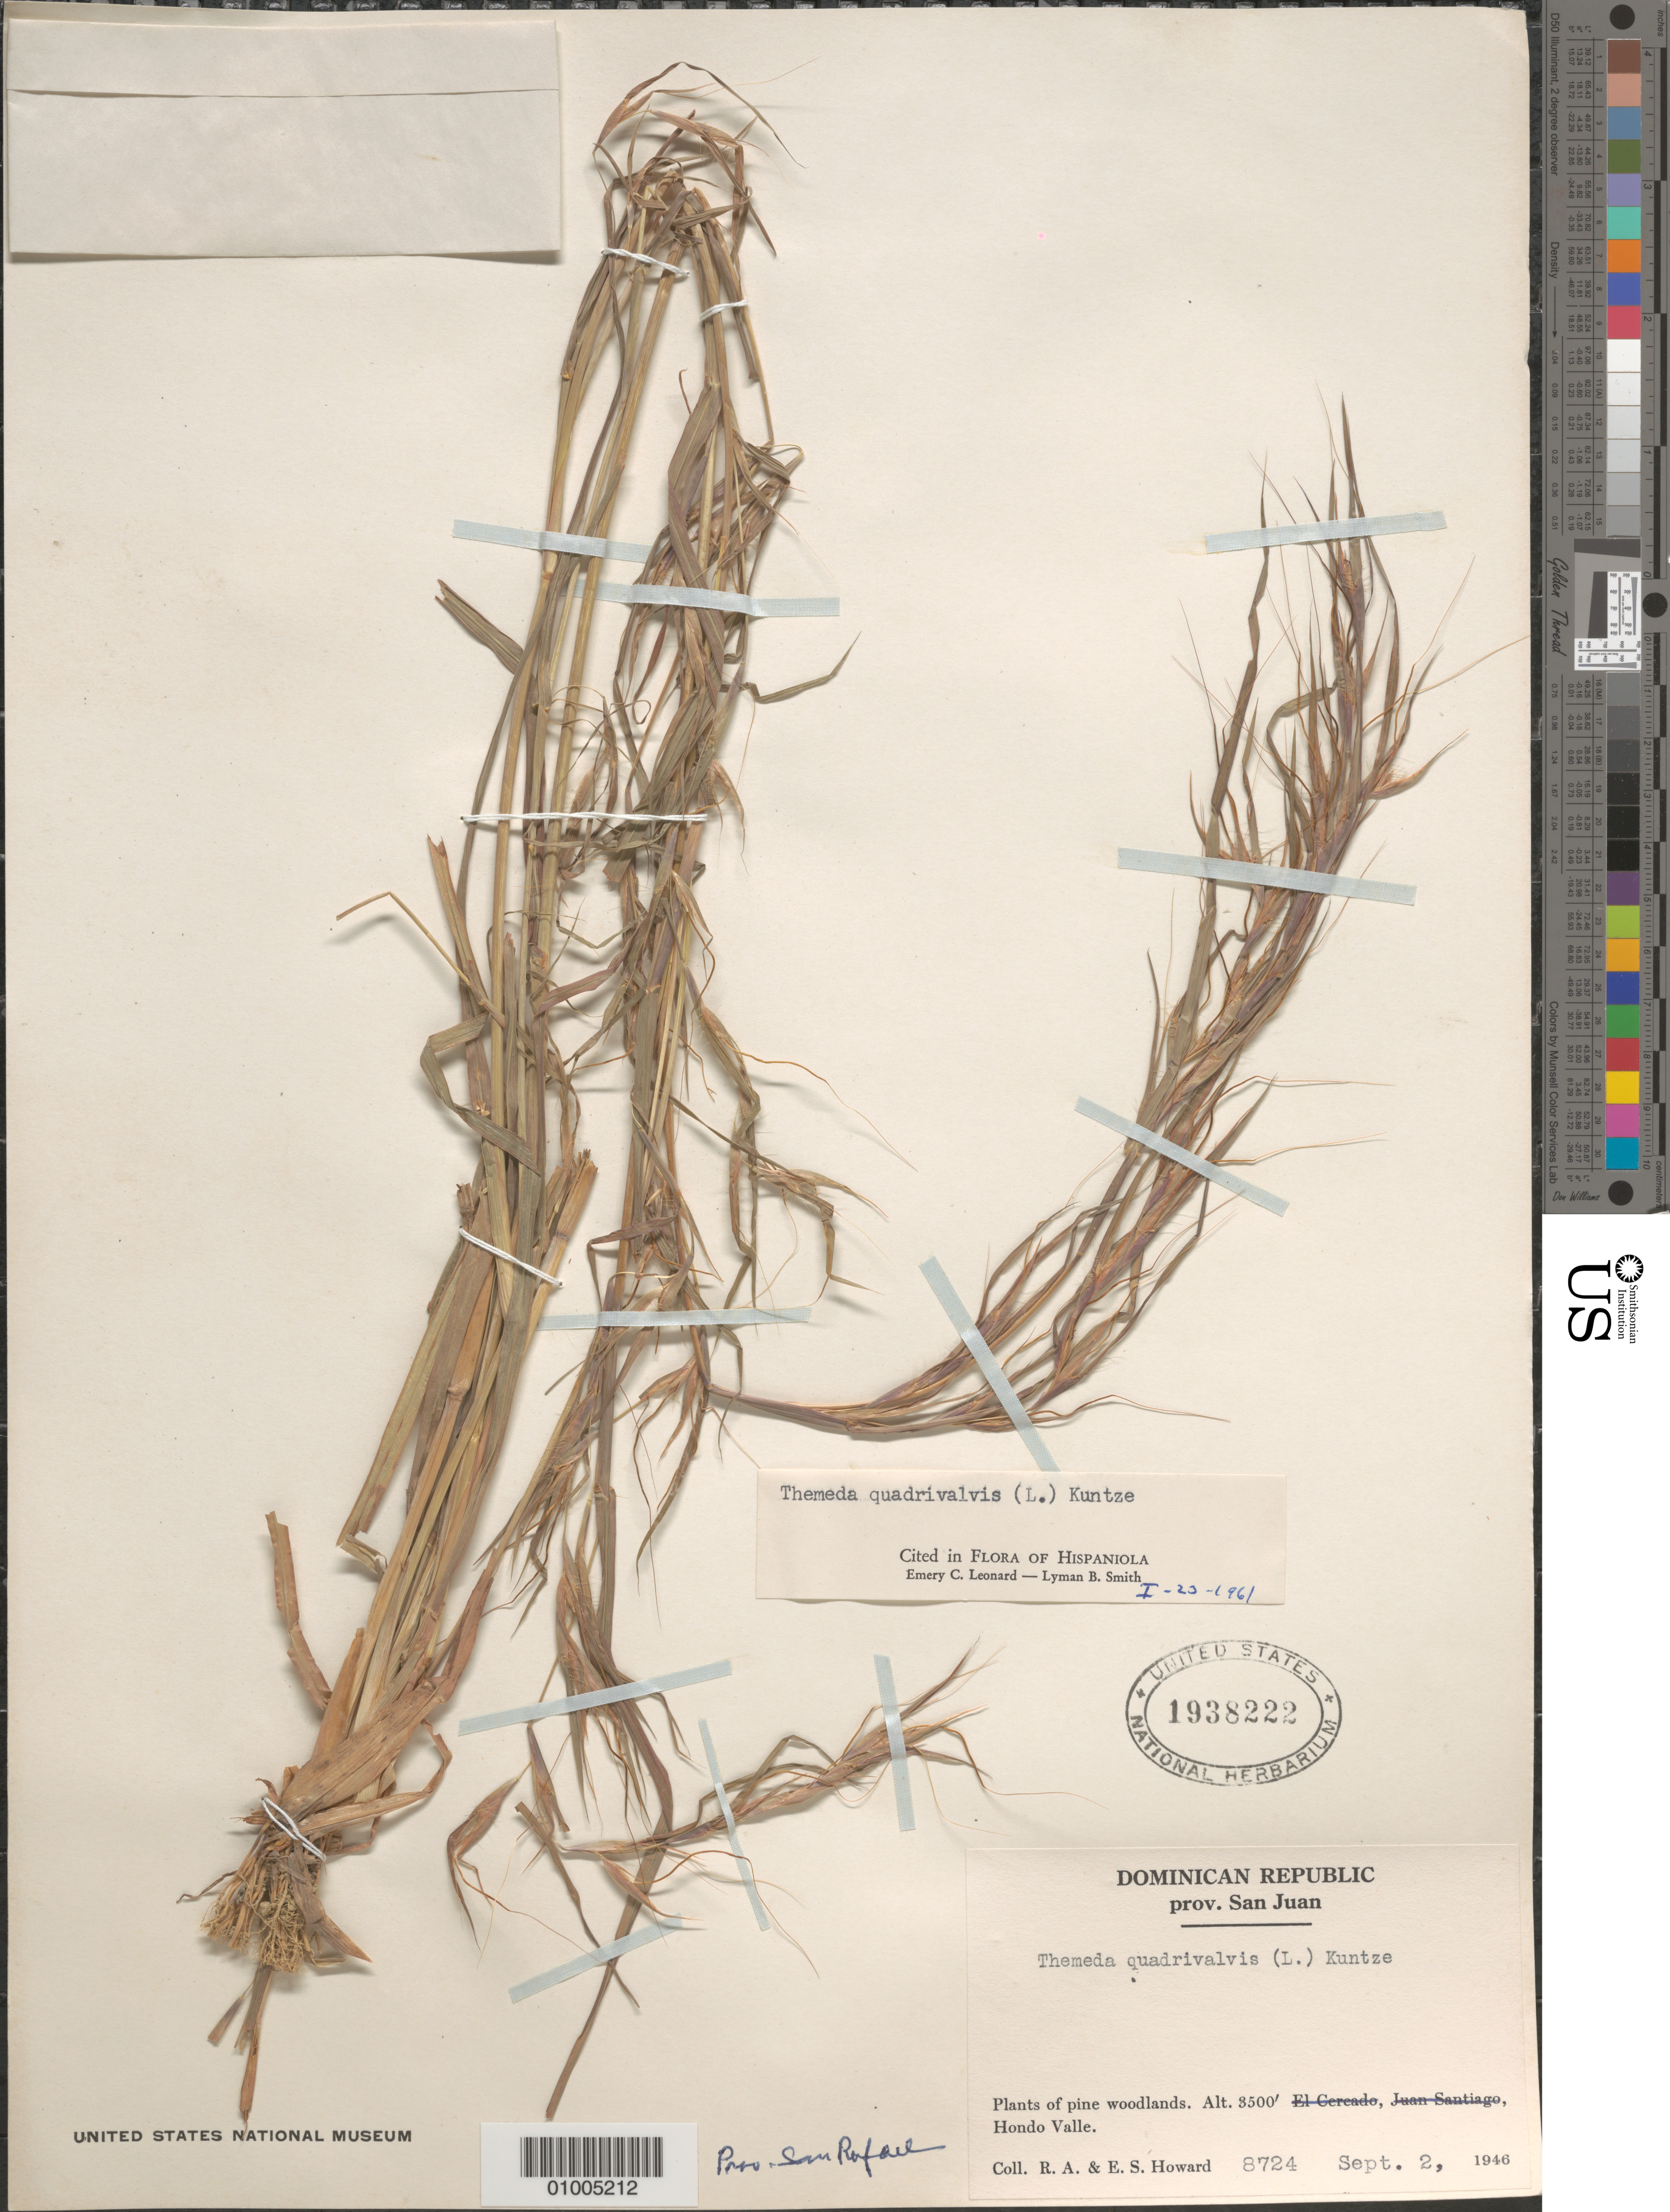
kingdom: Plantae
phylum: Tracheophyta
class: Liliopsida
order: Poales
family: Poaceae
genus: Themeda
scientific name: Themeda quadrivalvis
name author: (L.) Kuntze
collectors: R. A. Howard & E. S. Howard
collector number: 8724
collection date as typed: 02 Sep 1946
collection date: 1946-09-02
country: Dominican Republic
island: Hispaniola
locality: Plants of pine woodlands. Hondo Valle. San Juan.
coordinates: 0 N, 0 E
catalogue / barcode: US 1938222